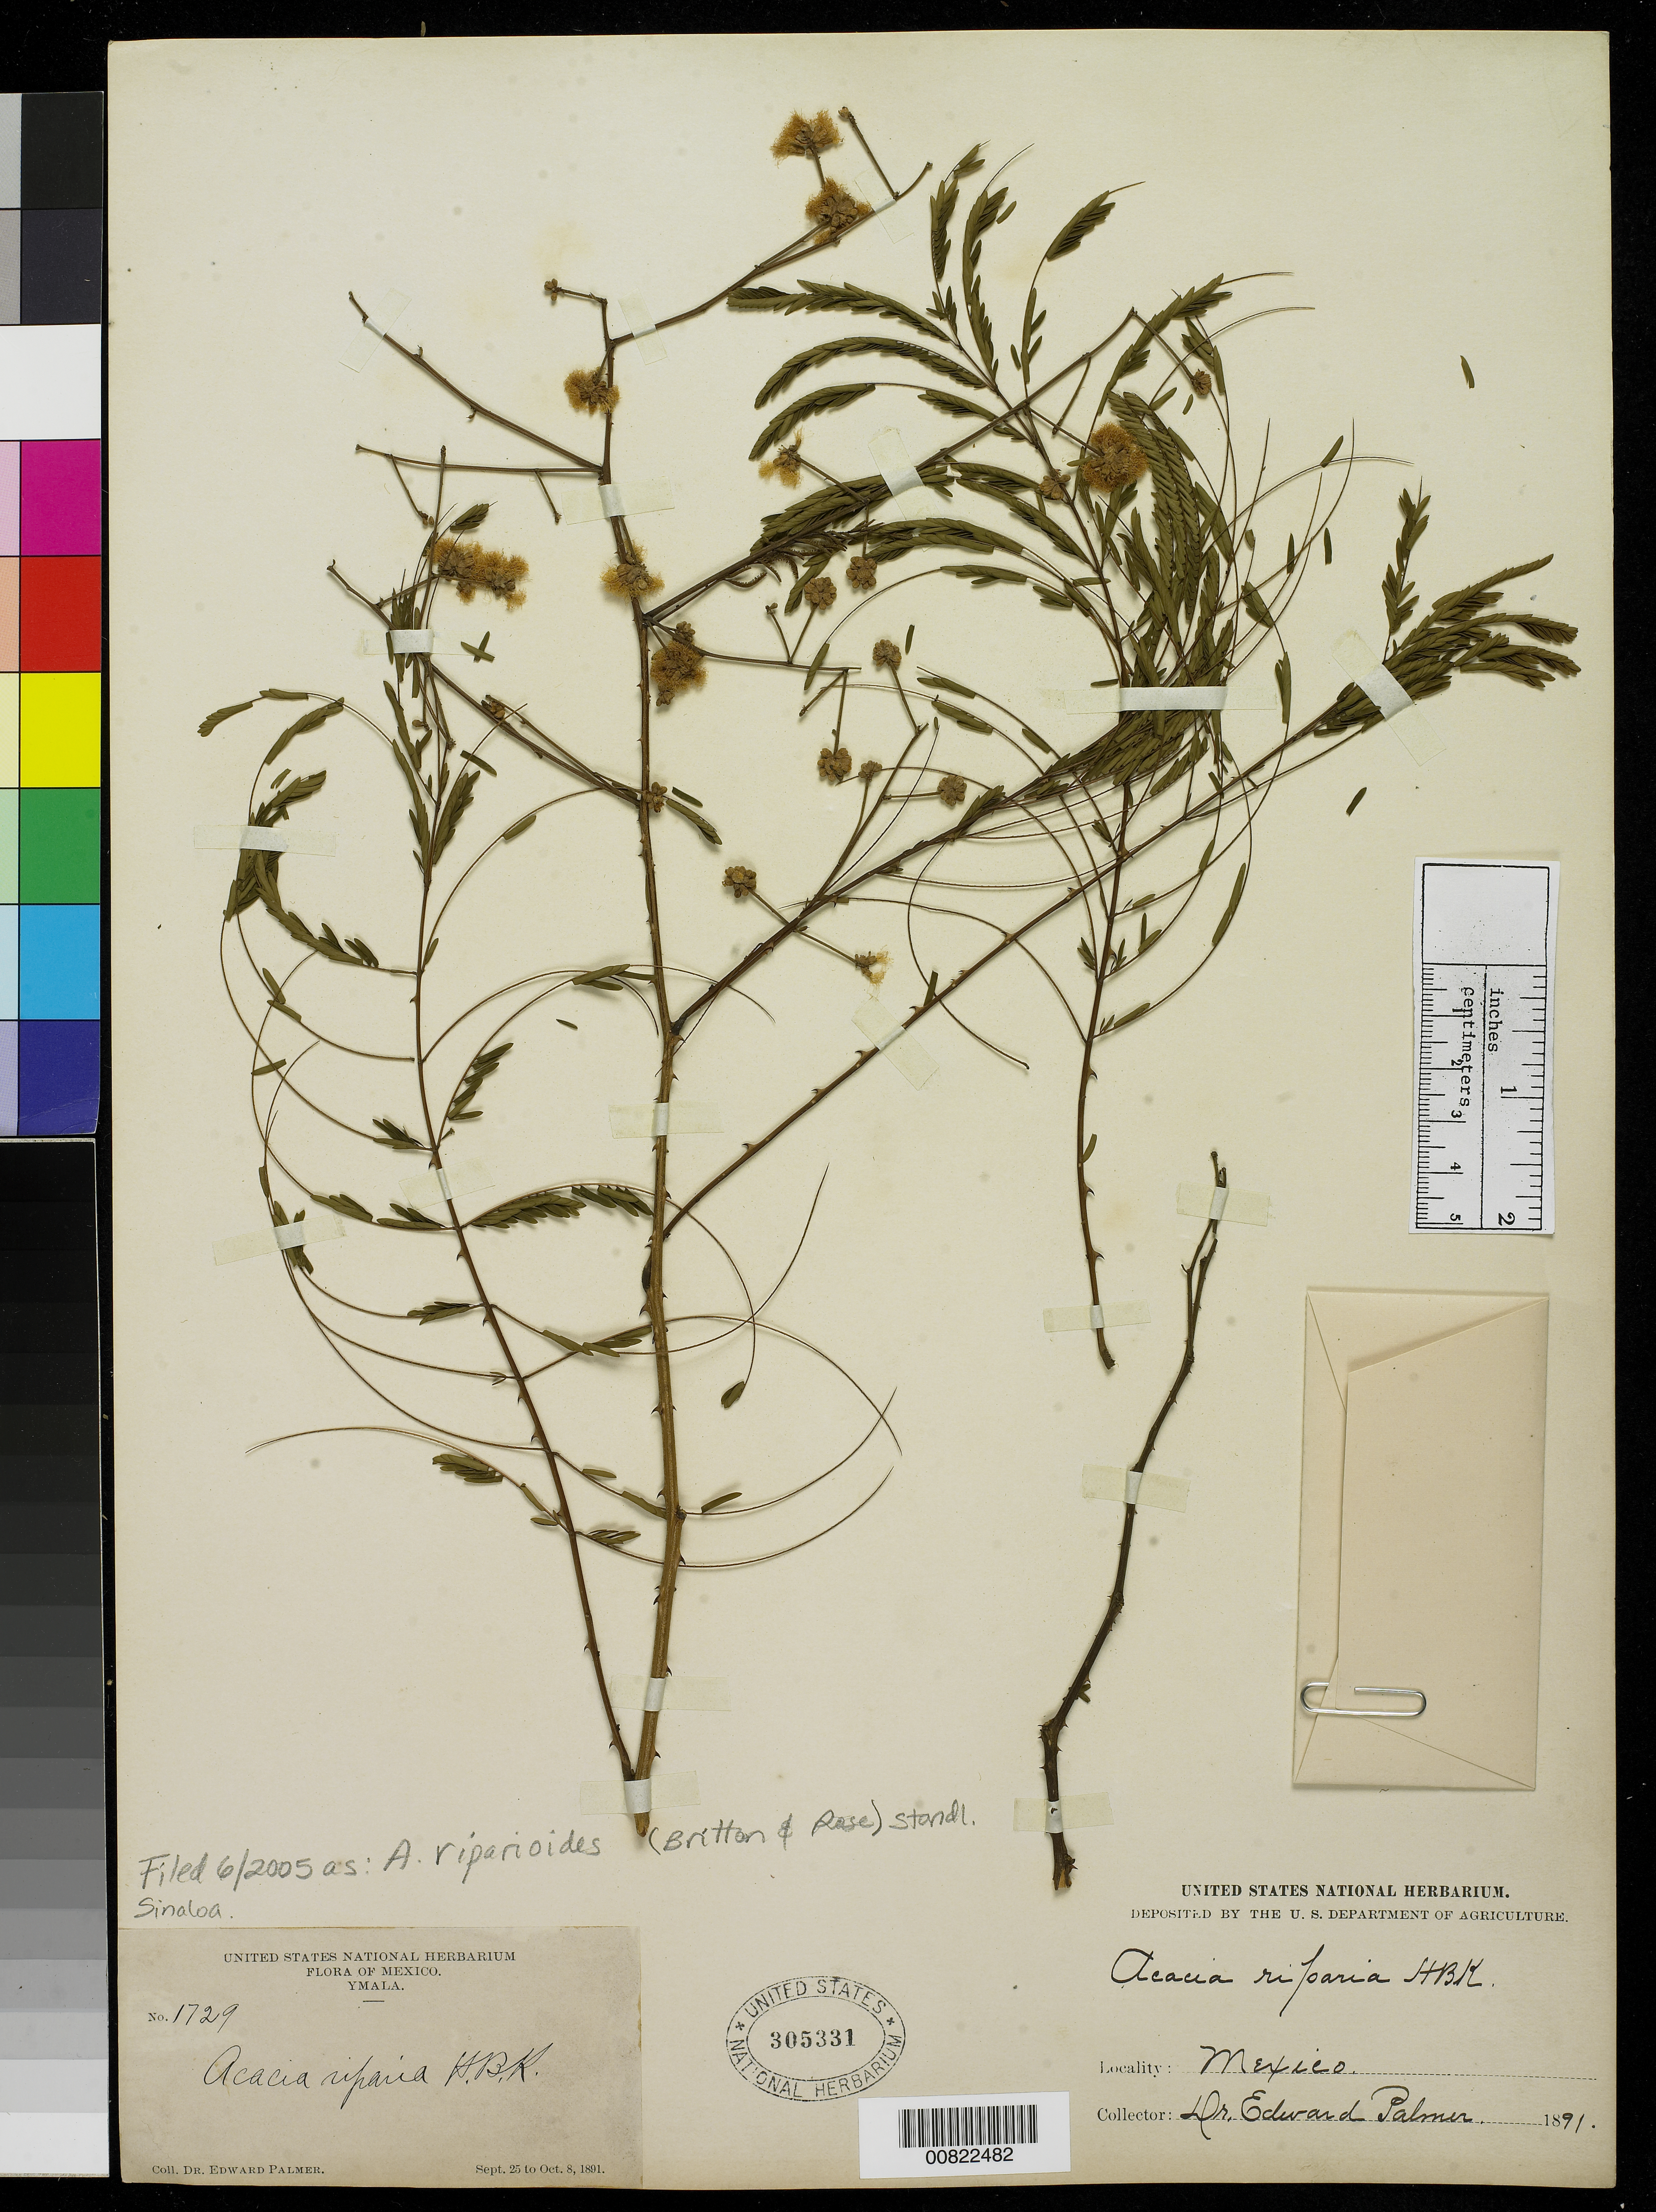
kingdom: Plantae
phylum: Tracheophyta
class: Magnoliopsida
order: Fabales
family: Fabaceae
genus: Senegalia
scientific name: Senegalia riparia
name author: (Kunth) Britton & Rose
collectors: E. Palmer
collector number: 1729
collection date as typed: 25 Sep 1891 to 08 Oct 1891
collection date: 1891-09-25/1891-10-08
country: Mexico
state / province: Sinaloa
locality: Ymala, Sinaloa.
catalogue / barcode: US 305331